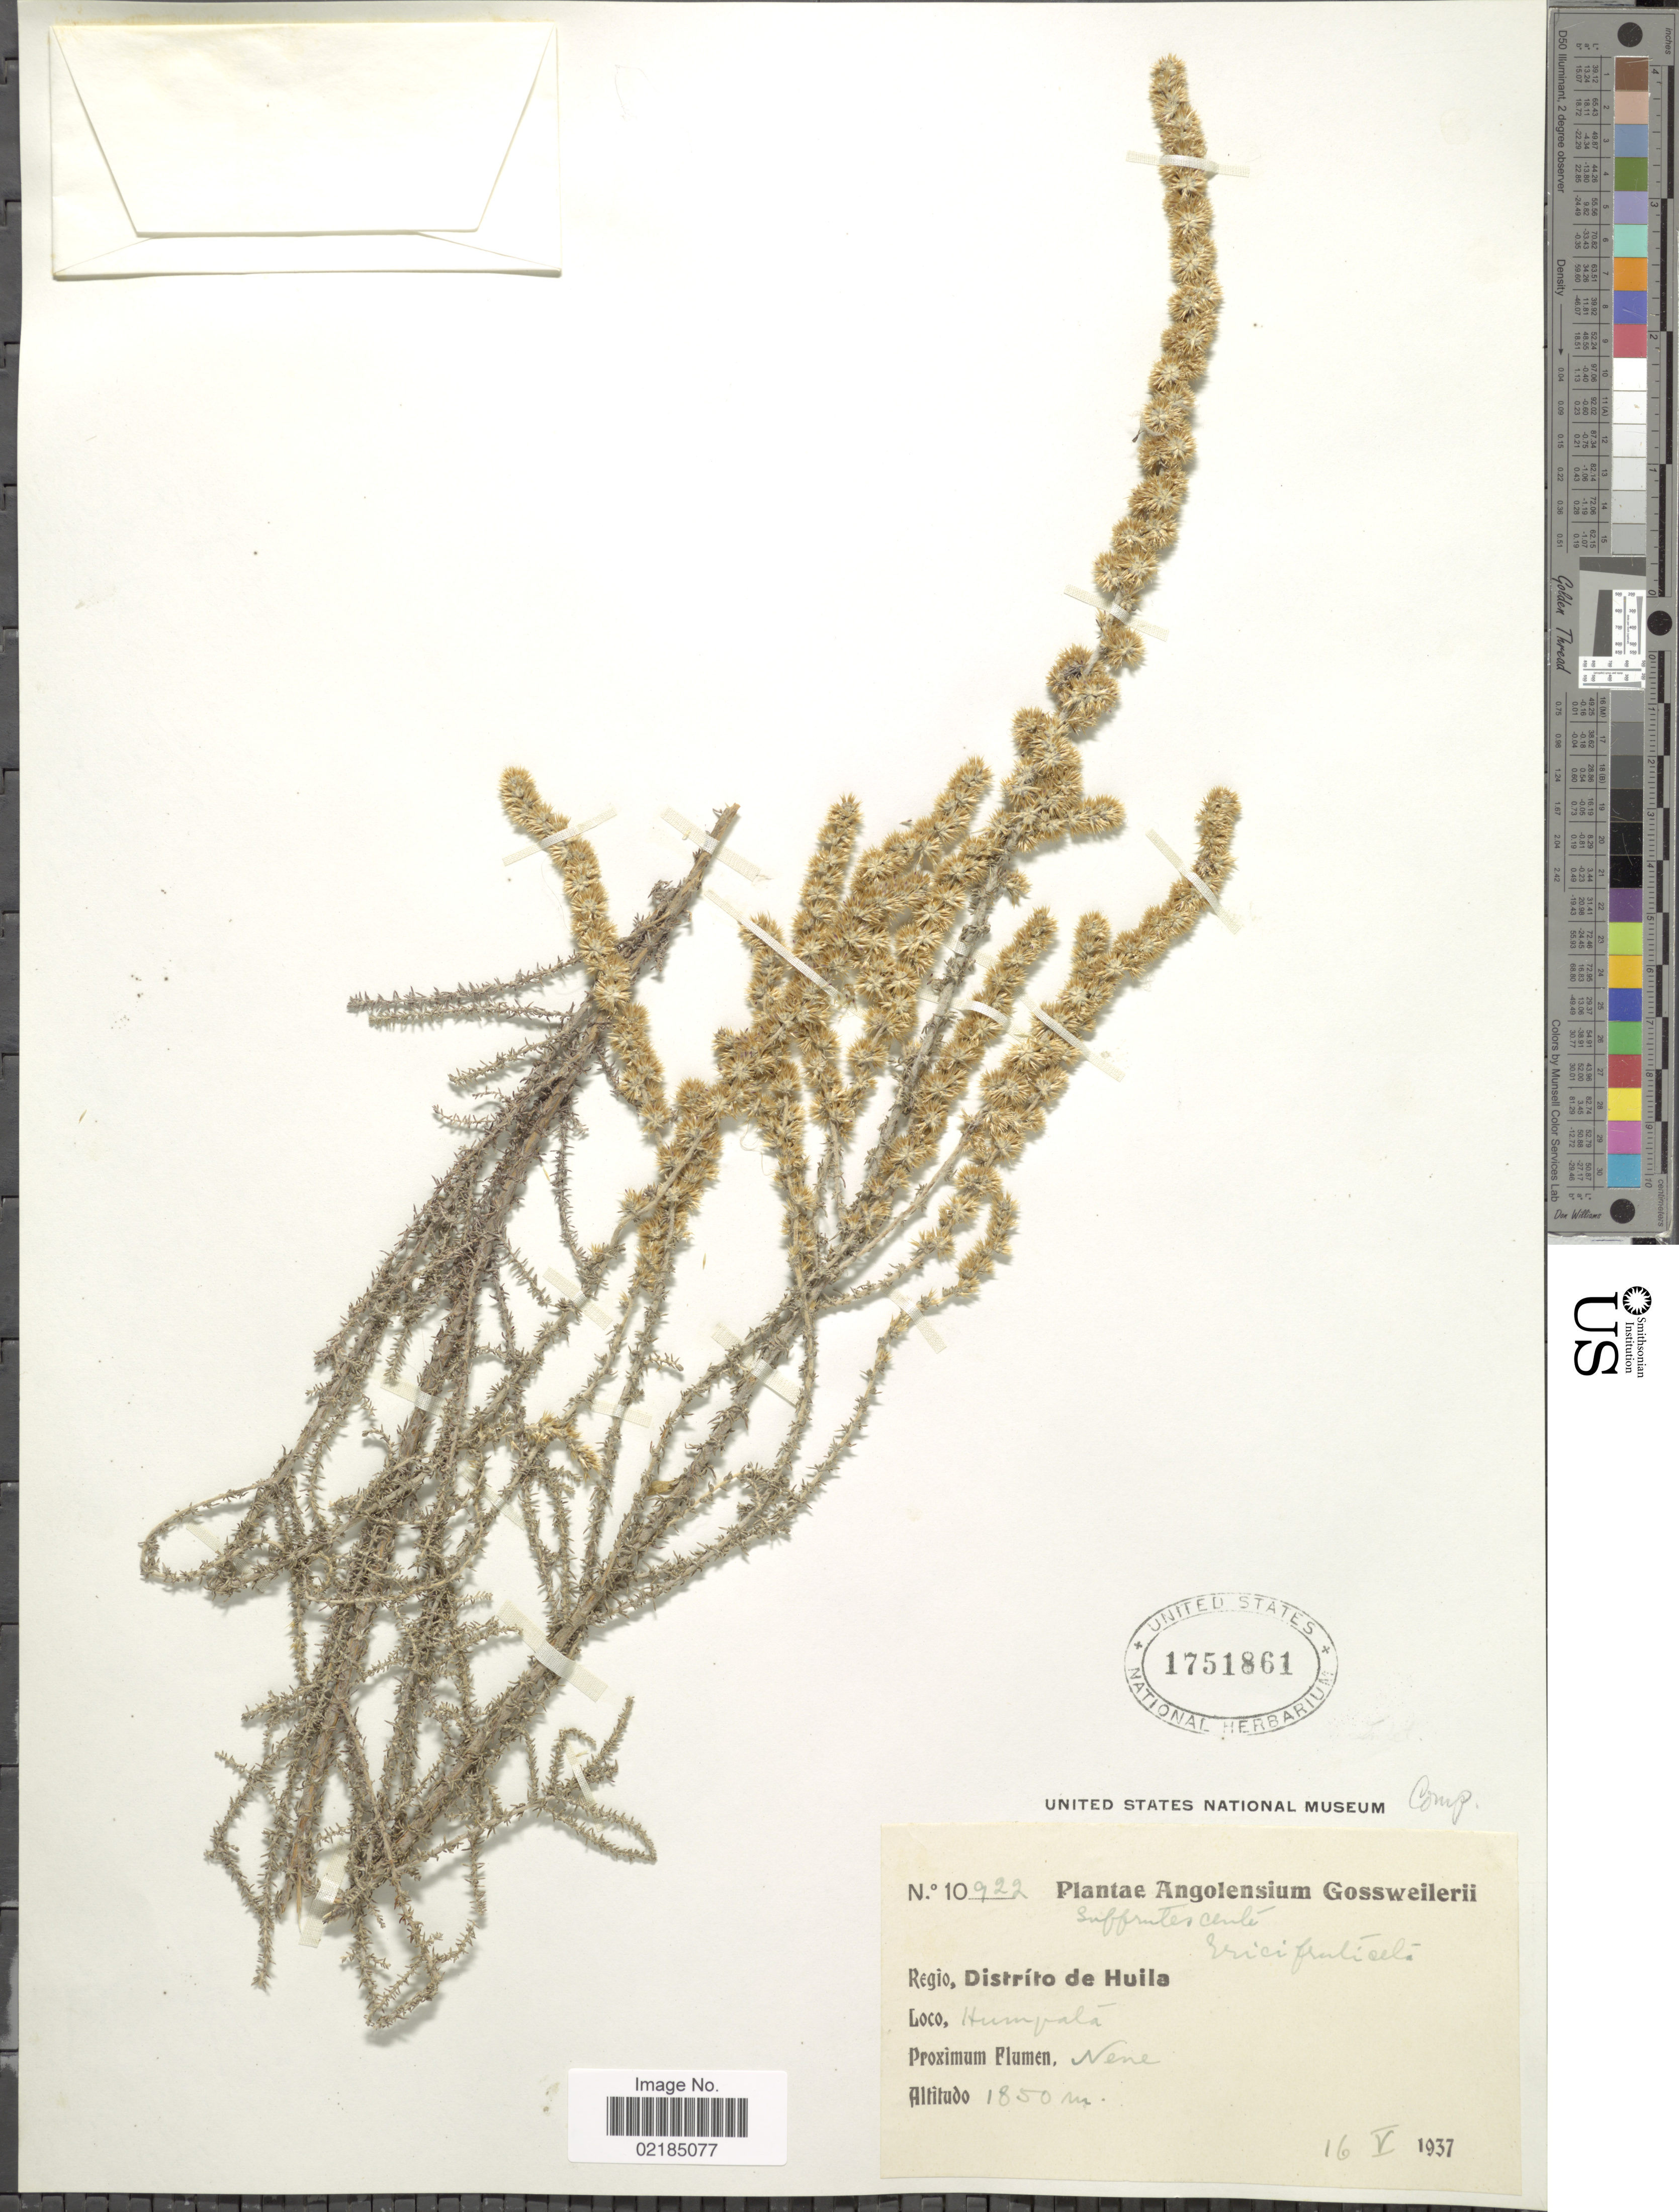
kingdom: Plantae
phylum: Tracheophyta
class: Magnoliopsida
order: Asterales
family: Asteraceae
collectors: A. Gossweiler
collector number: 10922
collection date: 1937-05-16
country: Angola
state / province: Huila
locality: Distríto de Huila. Humpalá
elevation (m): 1850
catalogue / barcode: US 1751861